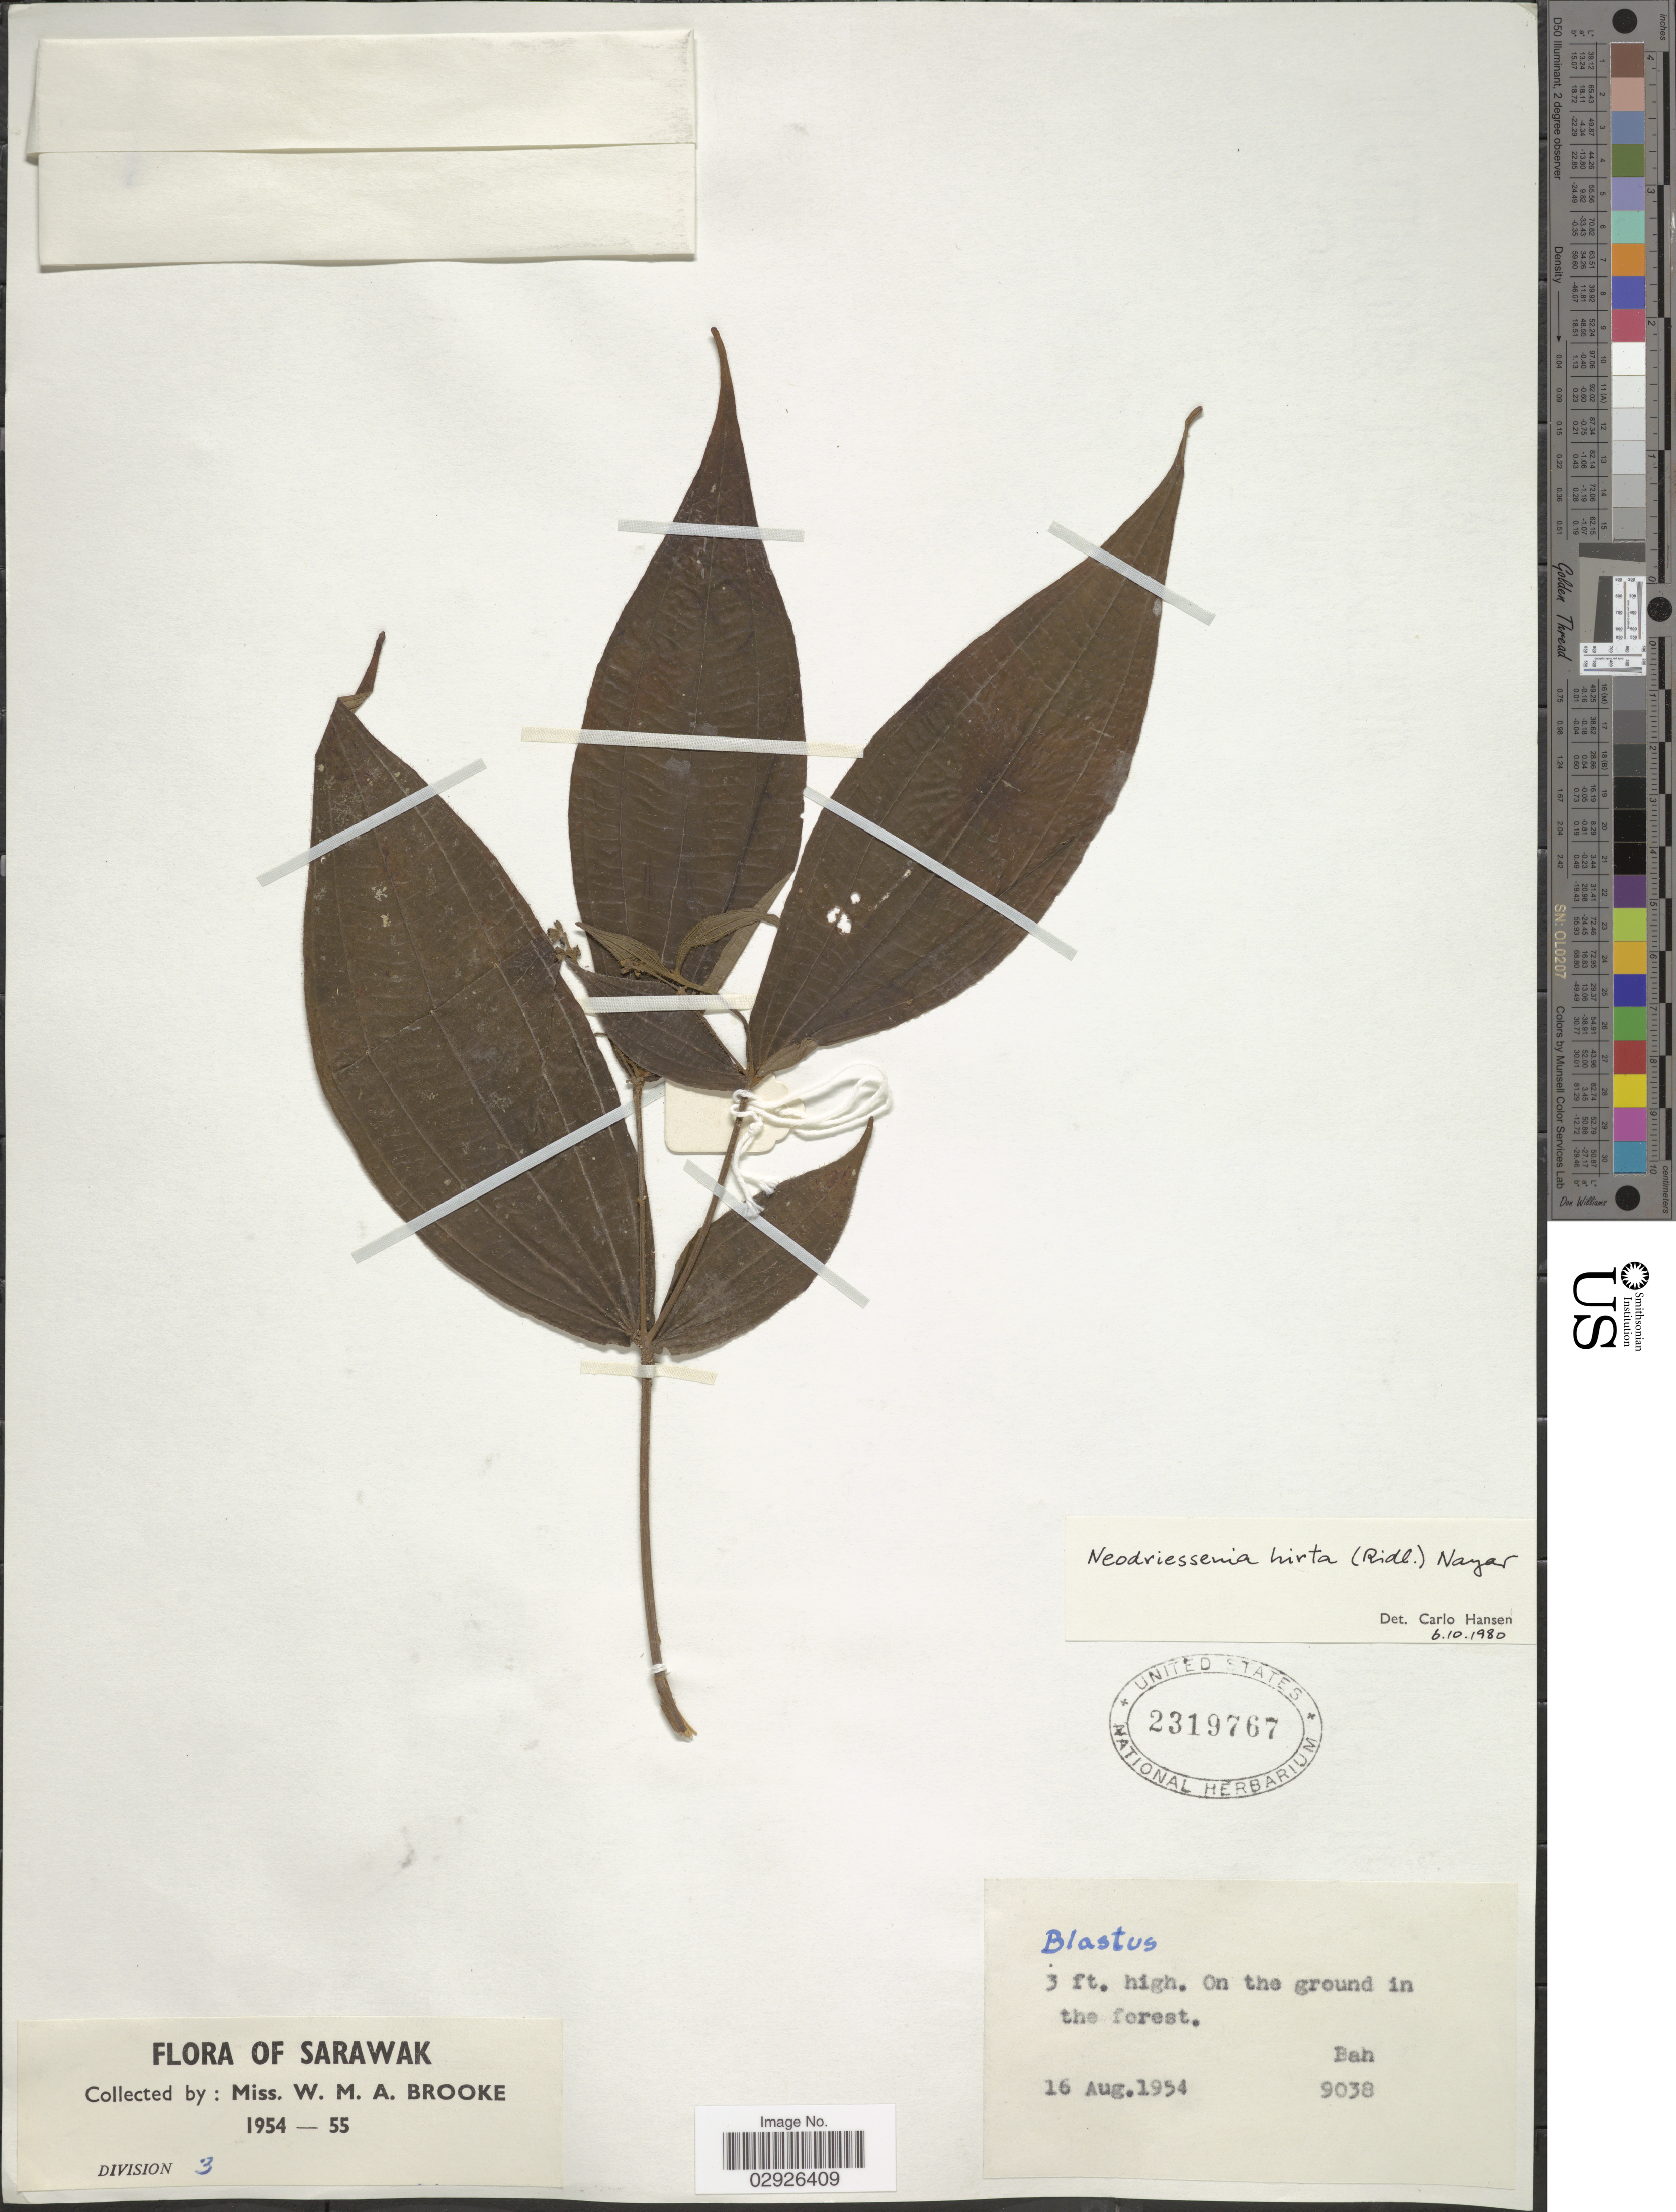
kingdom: Plantae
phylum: Tracheophyta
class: Magnoliopsida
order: Myrtales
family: Melastomataceae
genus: Neodriessenia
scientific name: Neodriessenia hirta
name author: M.P. Nayar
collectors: W. Brooke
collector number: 9038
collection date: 1954-08-16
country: Malaysia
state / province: Sarawak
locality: Bah.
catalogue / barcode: US 2319767